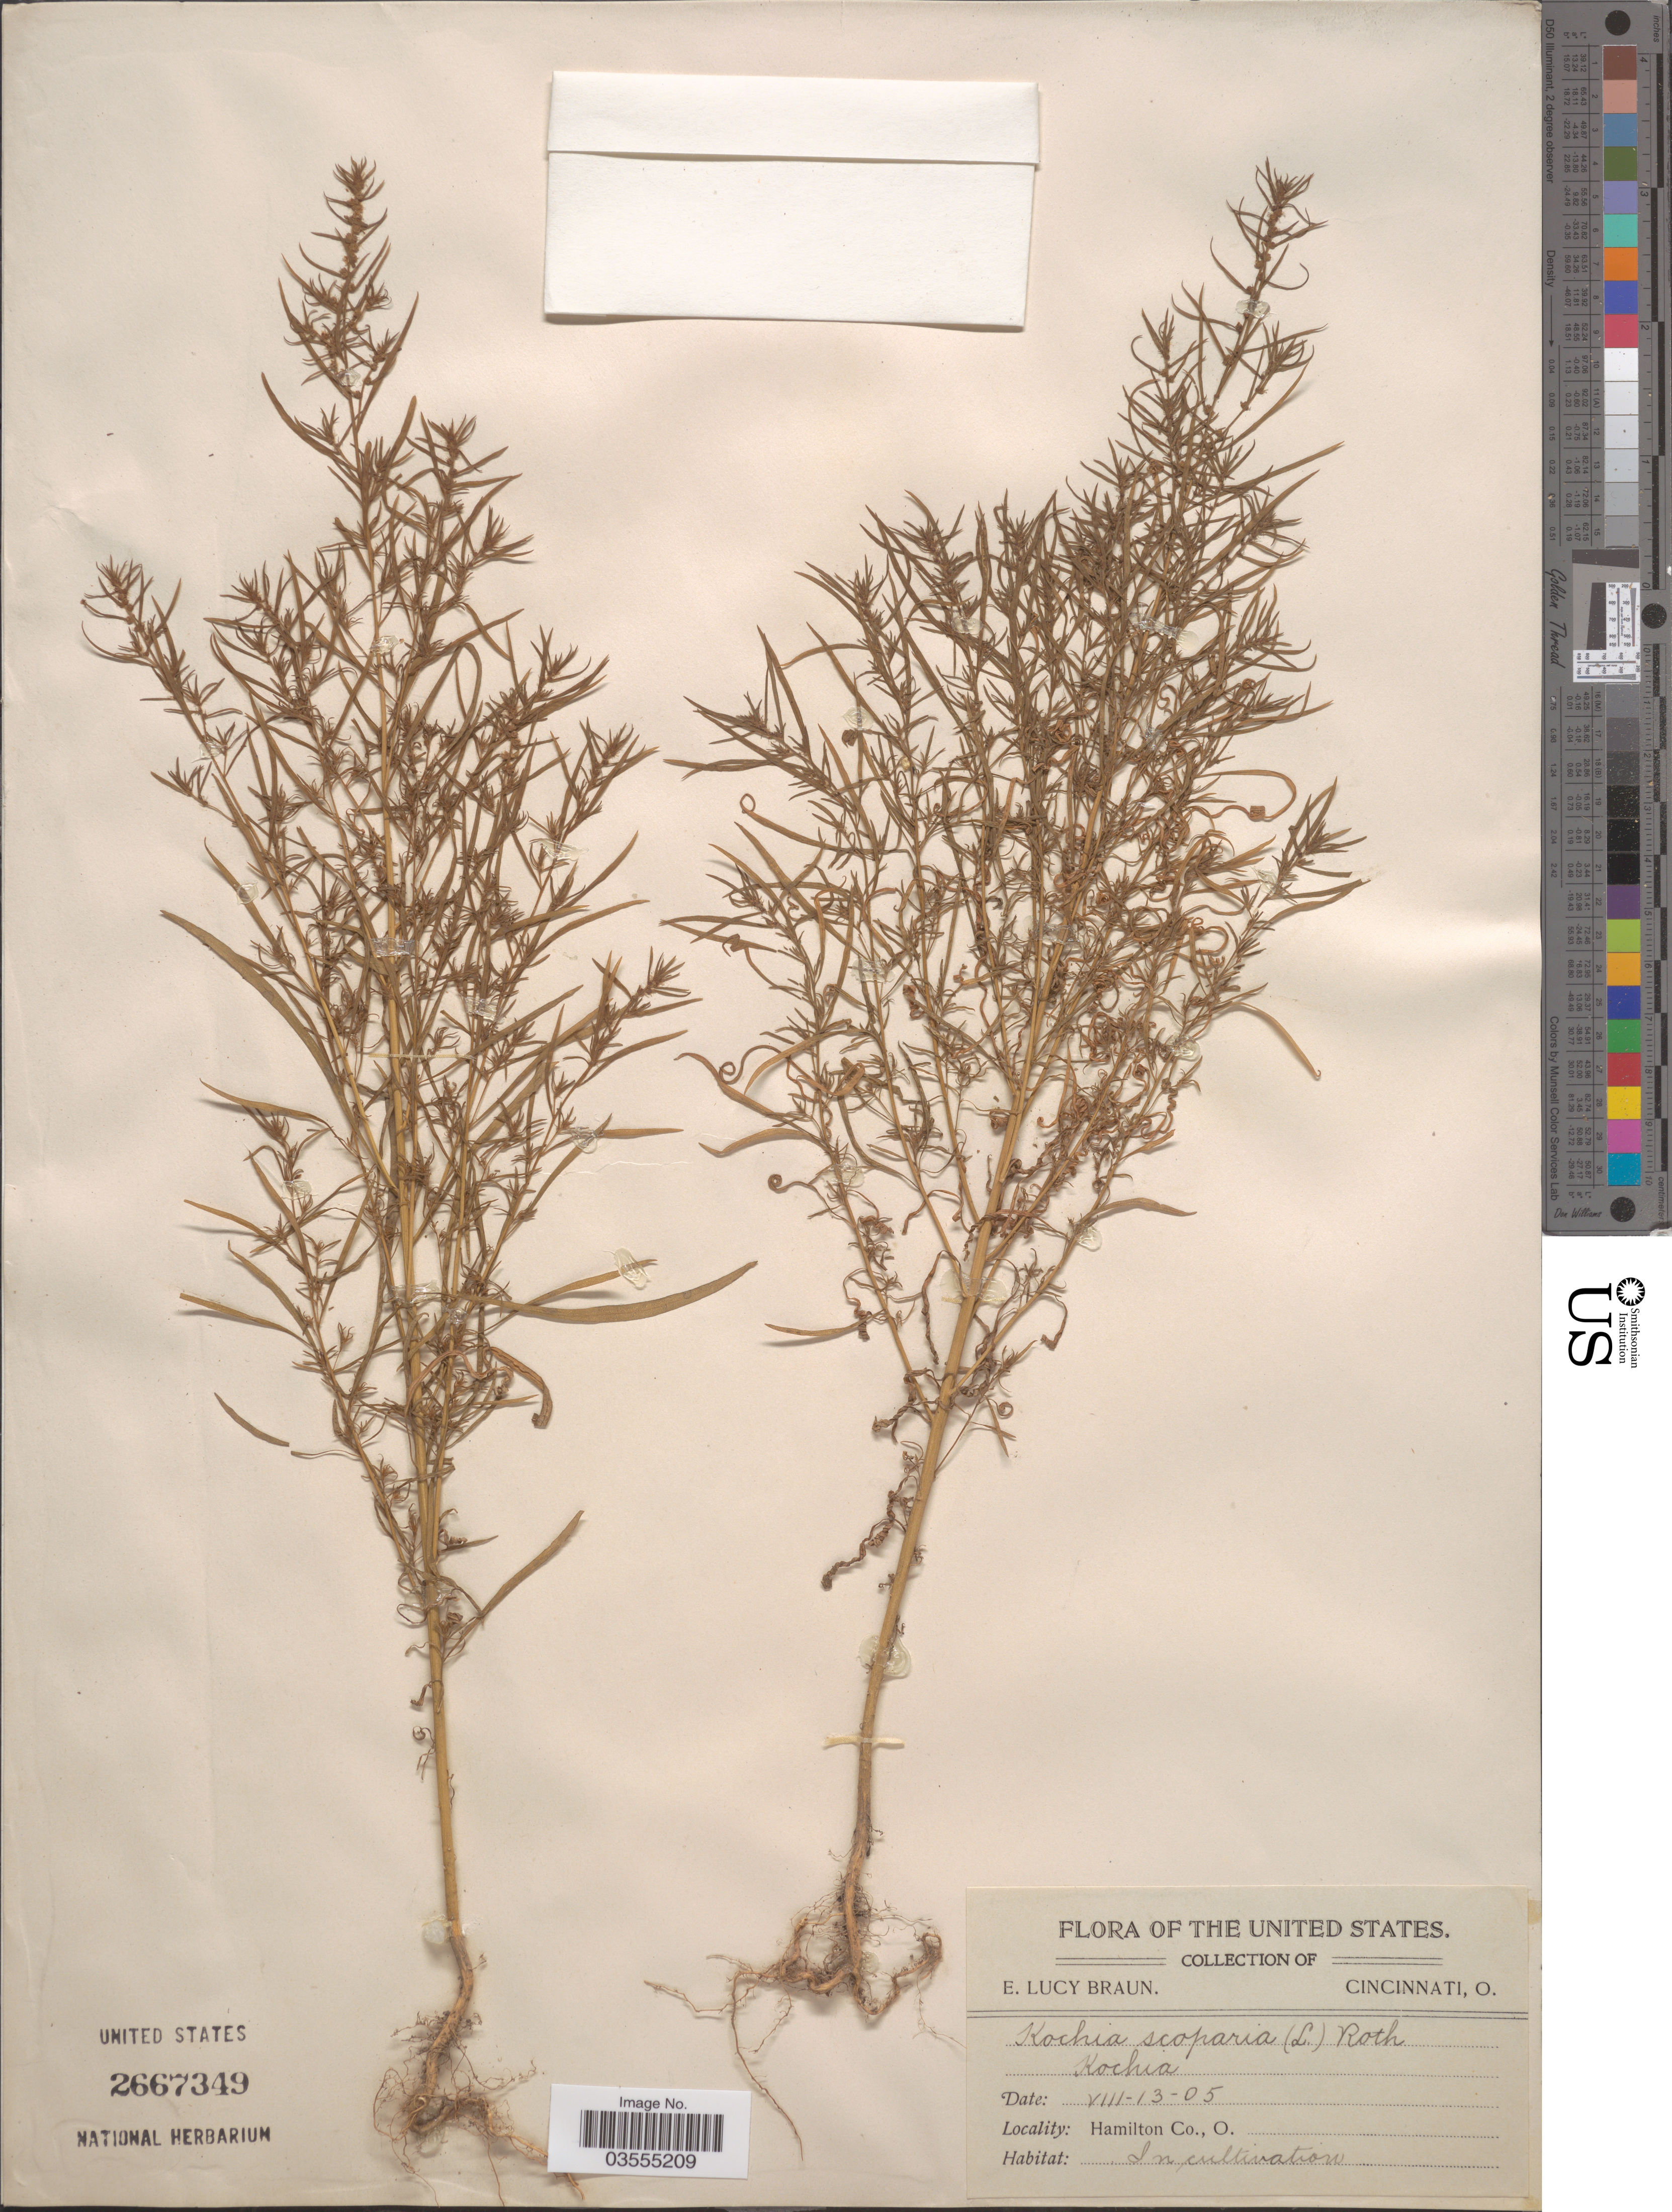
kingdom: Plantae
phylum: Tracheophyta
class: Magnoliopsida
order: Caryophyllales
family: Amaranthaceae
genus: Bassia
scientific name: Bassia scoparia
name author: (L.) Voss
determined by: Strong, Mark T., (BOT), Smithsonian Institution - National Museum of Natural History (UNITED STATES)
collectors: E. L. Braun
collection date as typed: Transcribed d/m/y: 13/8/5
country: United States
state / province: Ohio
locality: Hamilton Co.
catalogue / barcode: US 2667349